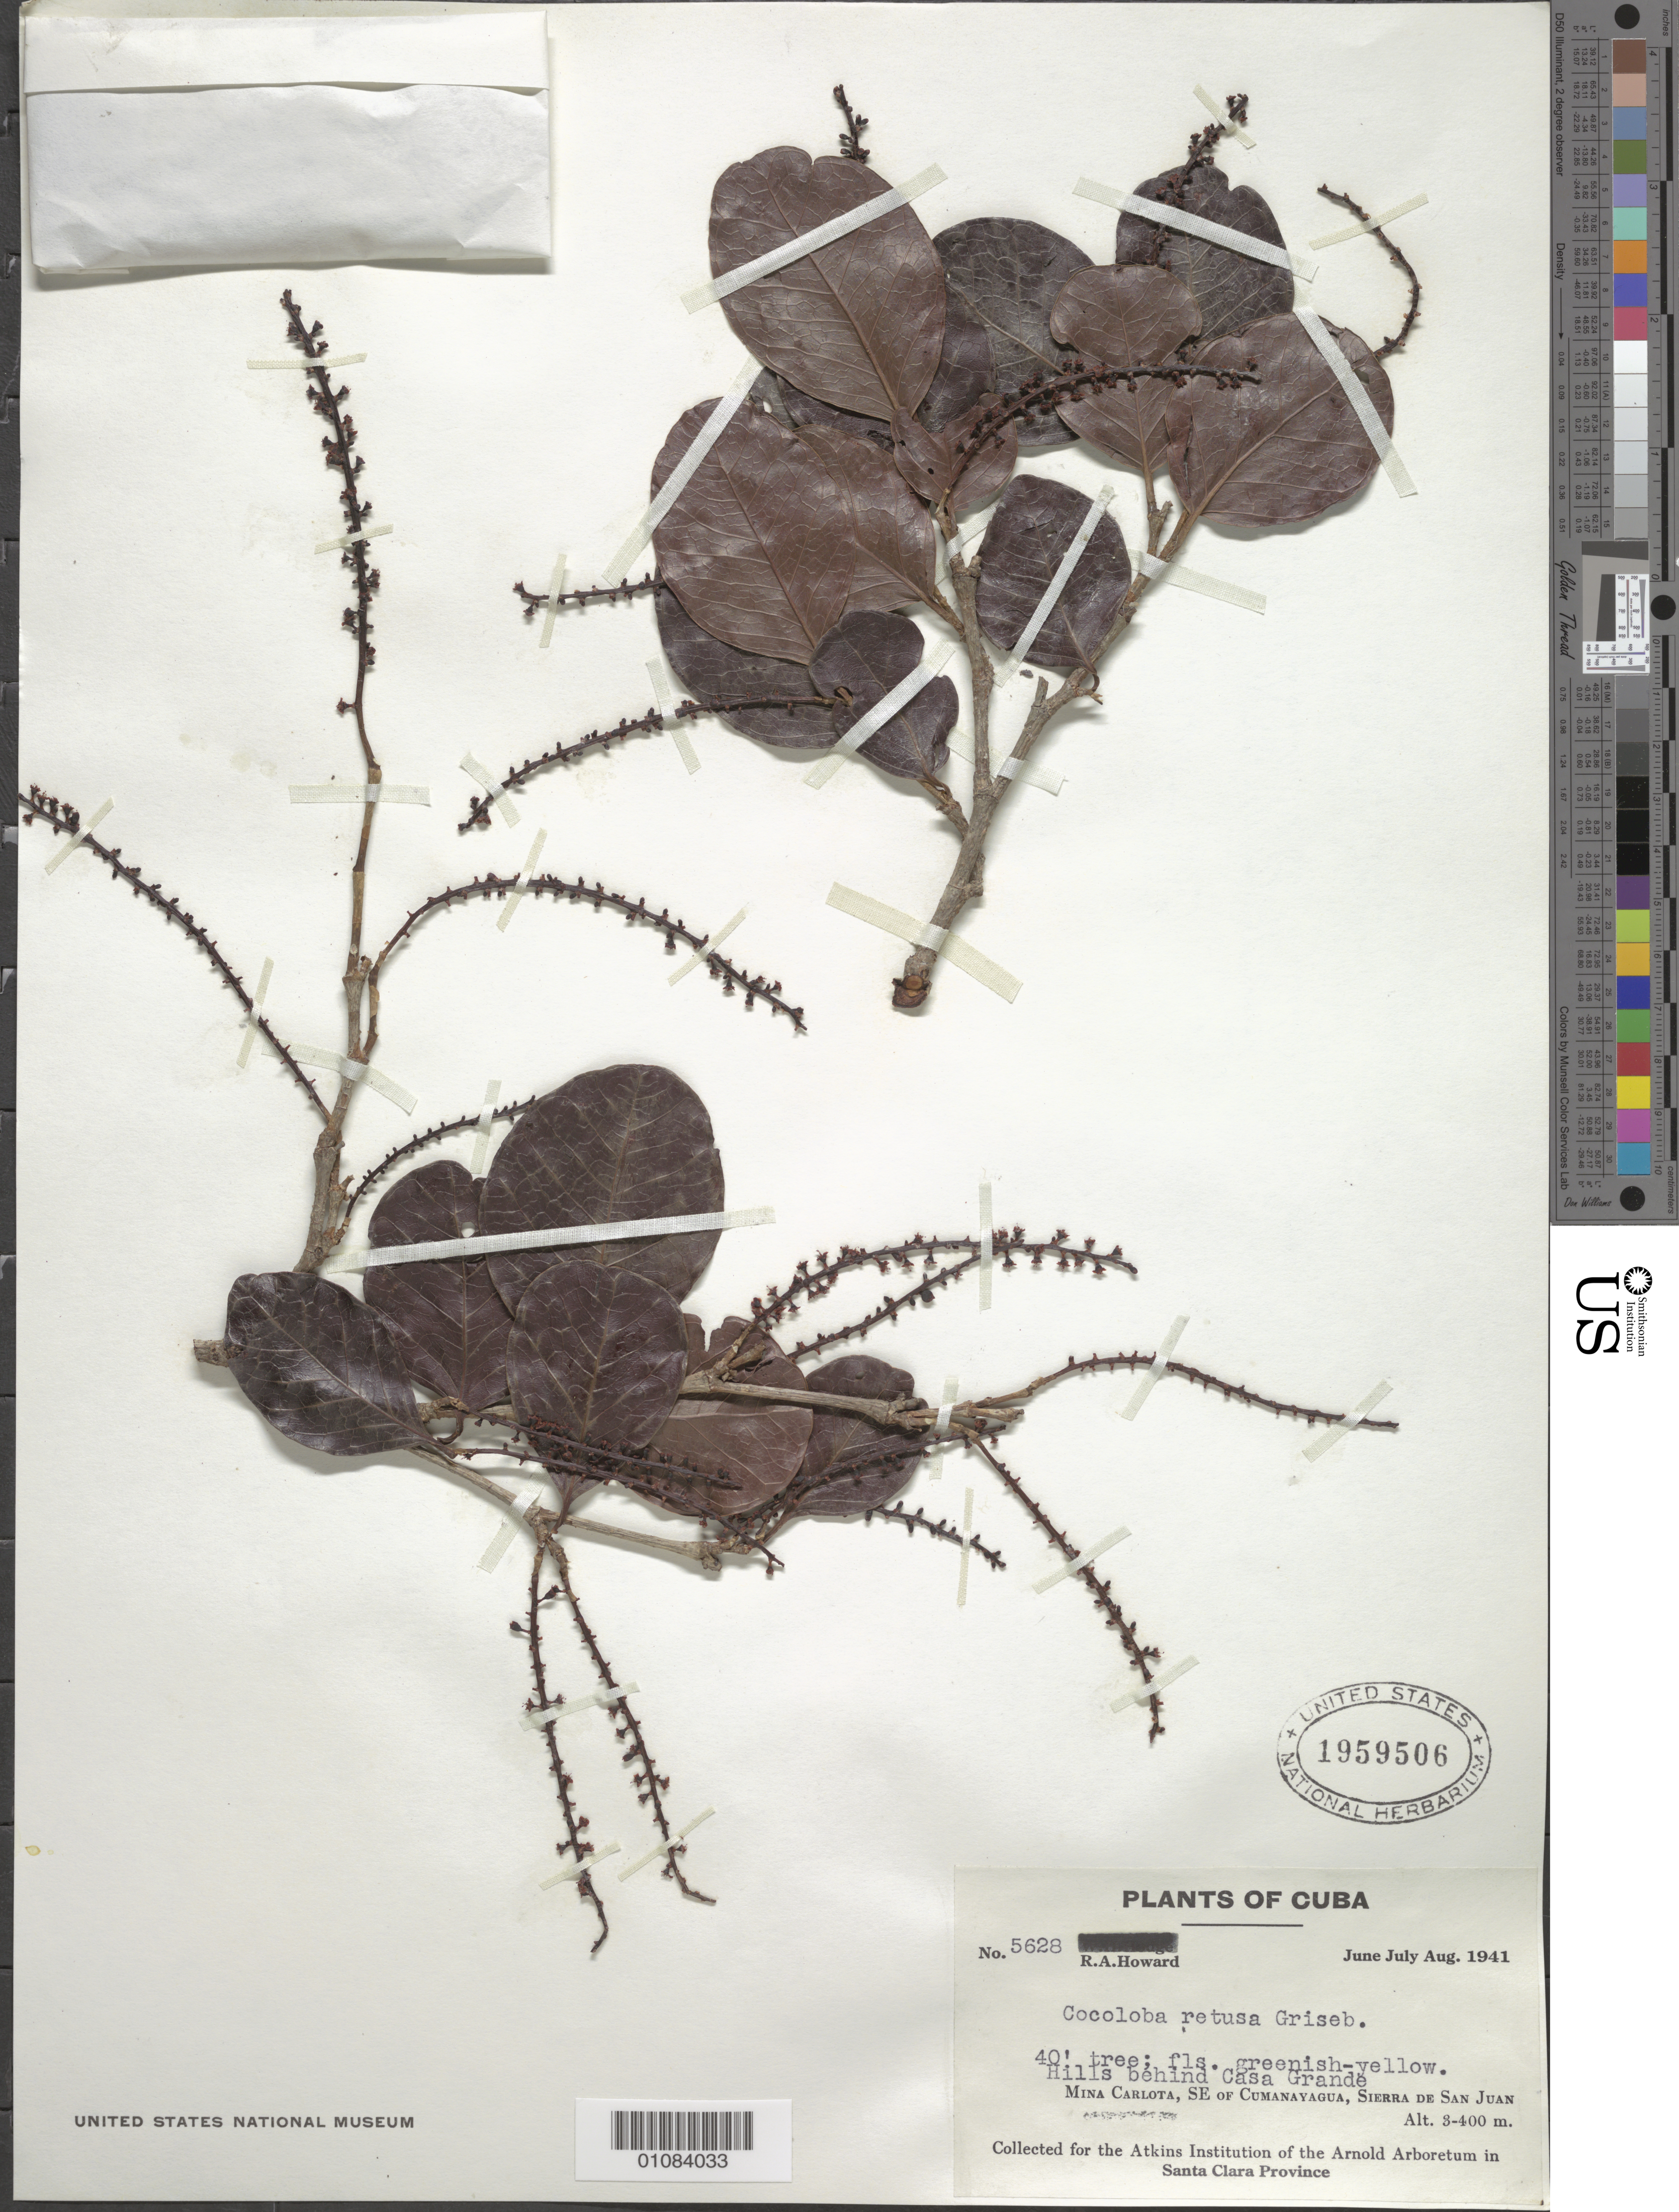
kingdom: Plantae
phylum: Tracheophyta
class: Magnoliopsida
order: Caryophyllales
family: Polygonaceae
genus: Coccoloba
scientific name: Coccoloba retusa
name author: Griseb.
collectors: R. A. Howard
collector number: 5628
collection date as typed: Jun 1941 to Aug 1941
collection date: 1941-06/1941-08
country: Cuba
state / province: Cienfuegos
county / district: Cumanayagua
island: Cuba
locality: Sierra de San Juan, SE of Cumanayagua, Mina Carlota Hills behind Casa Grande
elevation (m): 3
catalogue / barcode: US 1959506